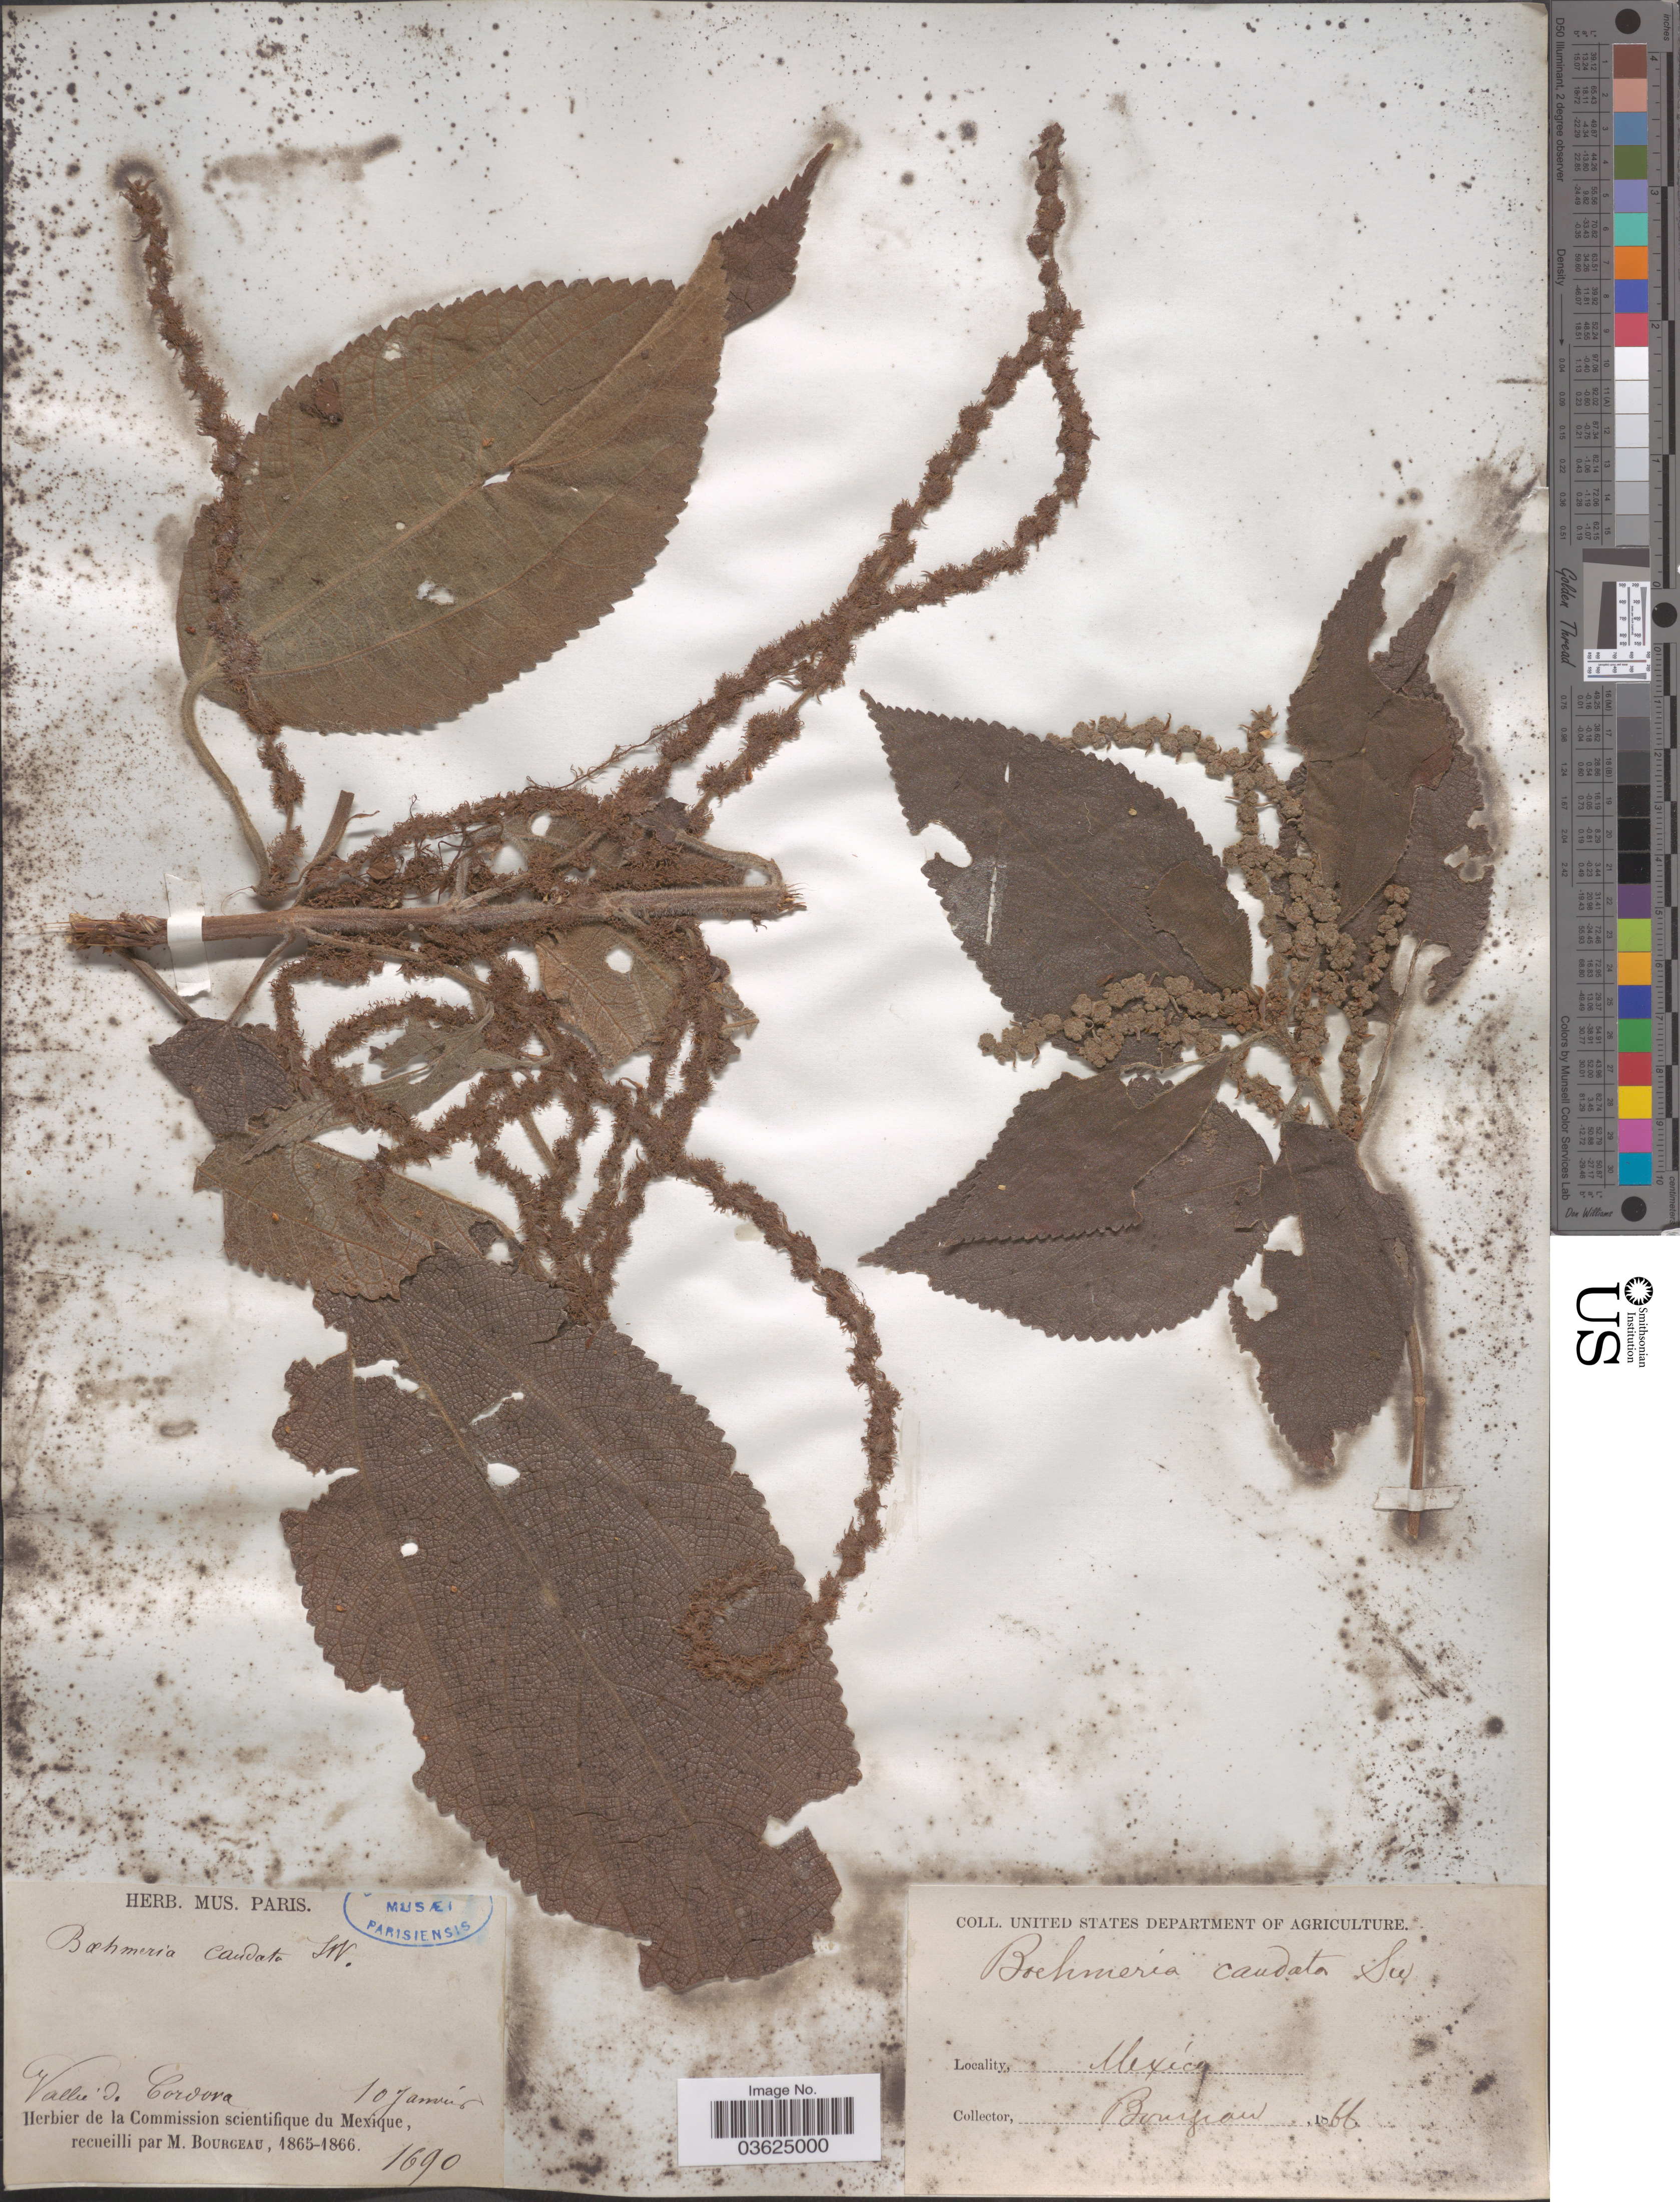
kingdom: Plantae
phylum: Tracheophyta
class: Magnoliopsida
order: Rosales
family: Urticaceae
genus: Boehmeria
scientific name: Boehmeria caudata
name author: Sw.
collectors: M. Bourgeau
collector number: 1690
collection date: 1866-01-10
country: Mexico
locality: Vallee de Cordova.